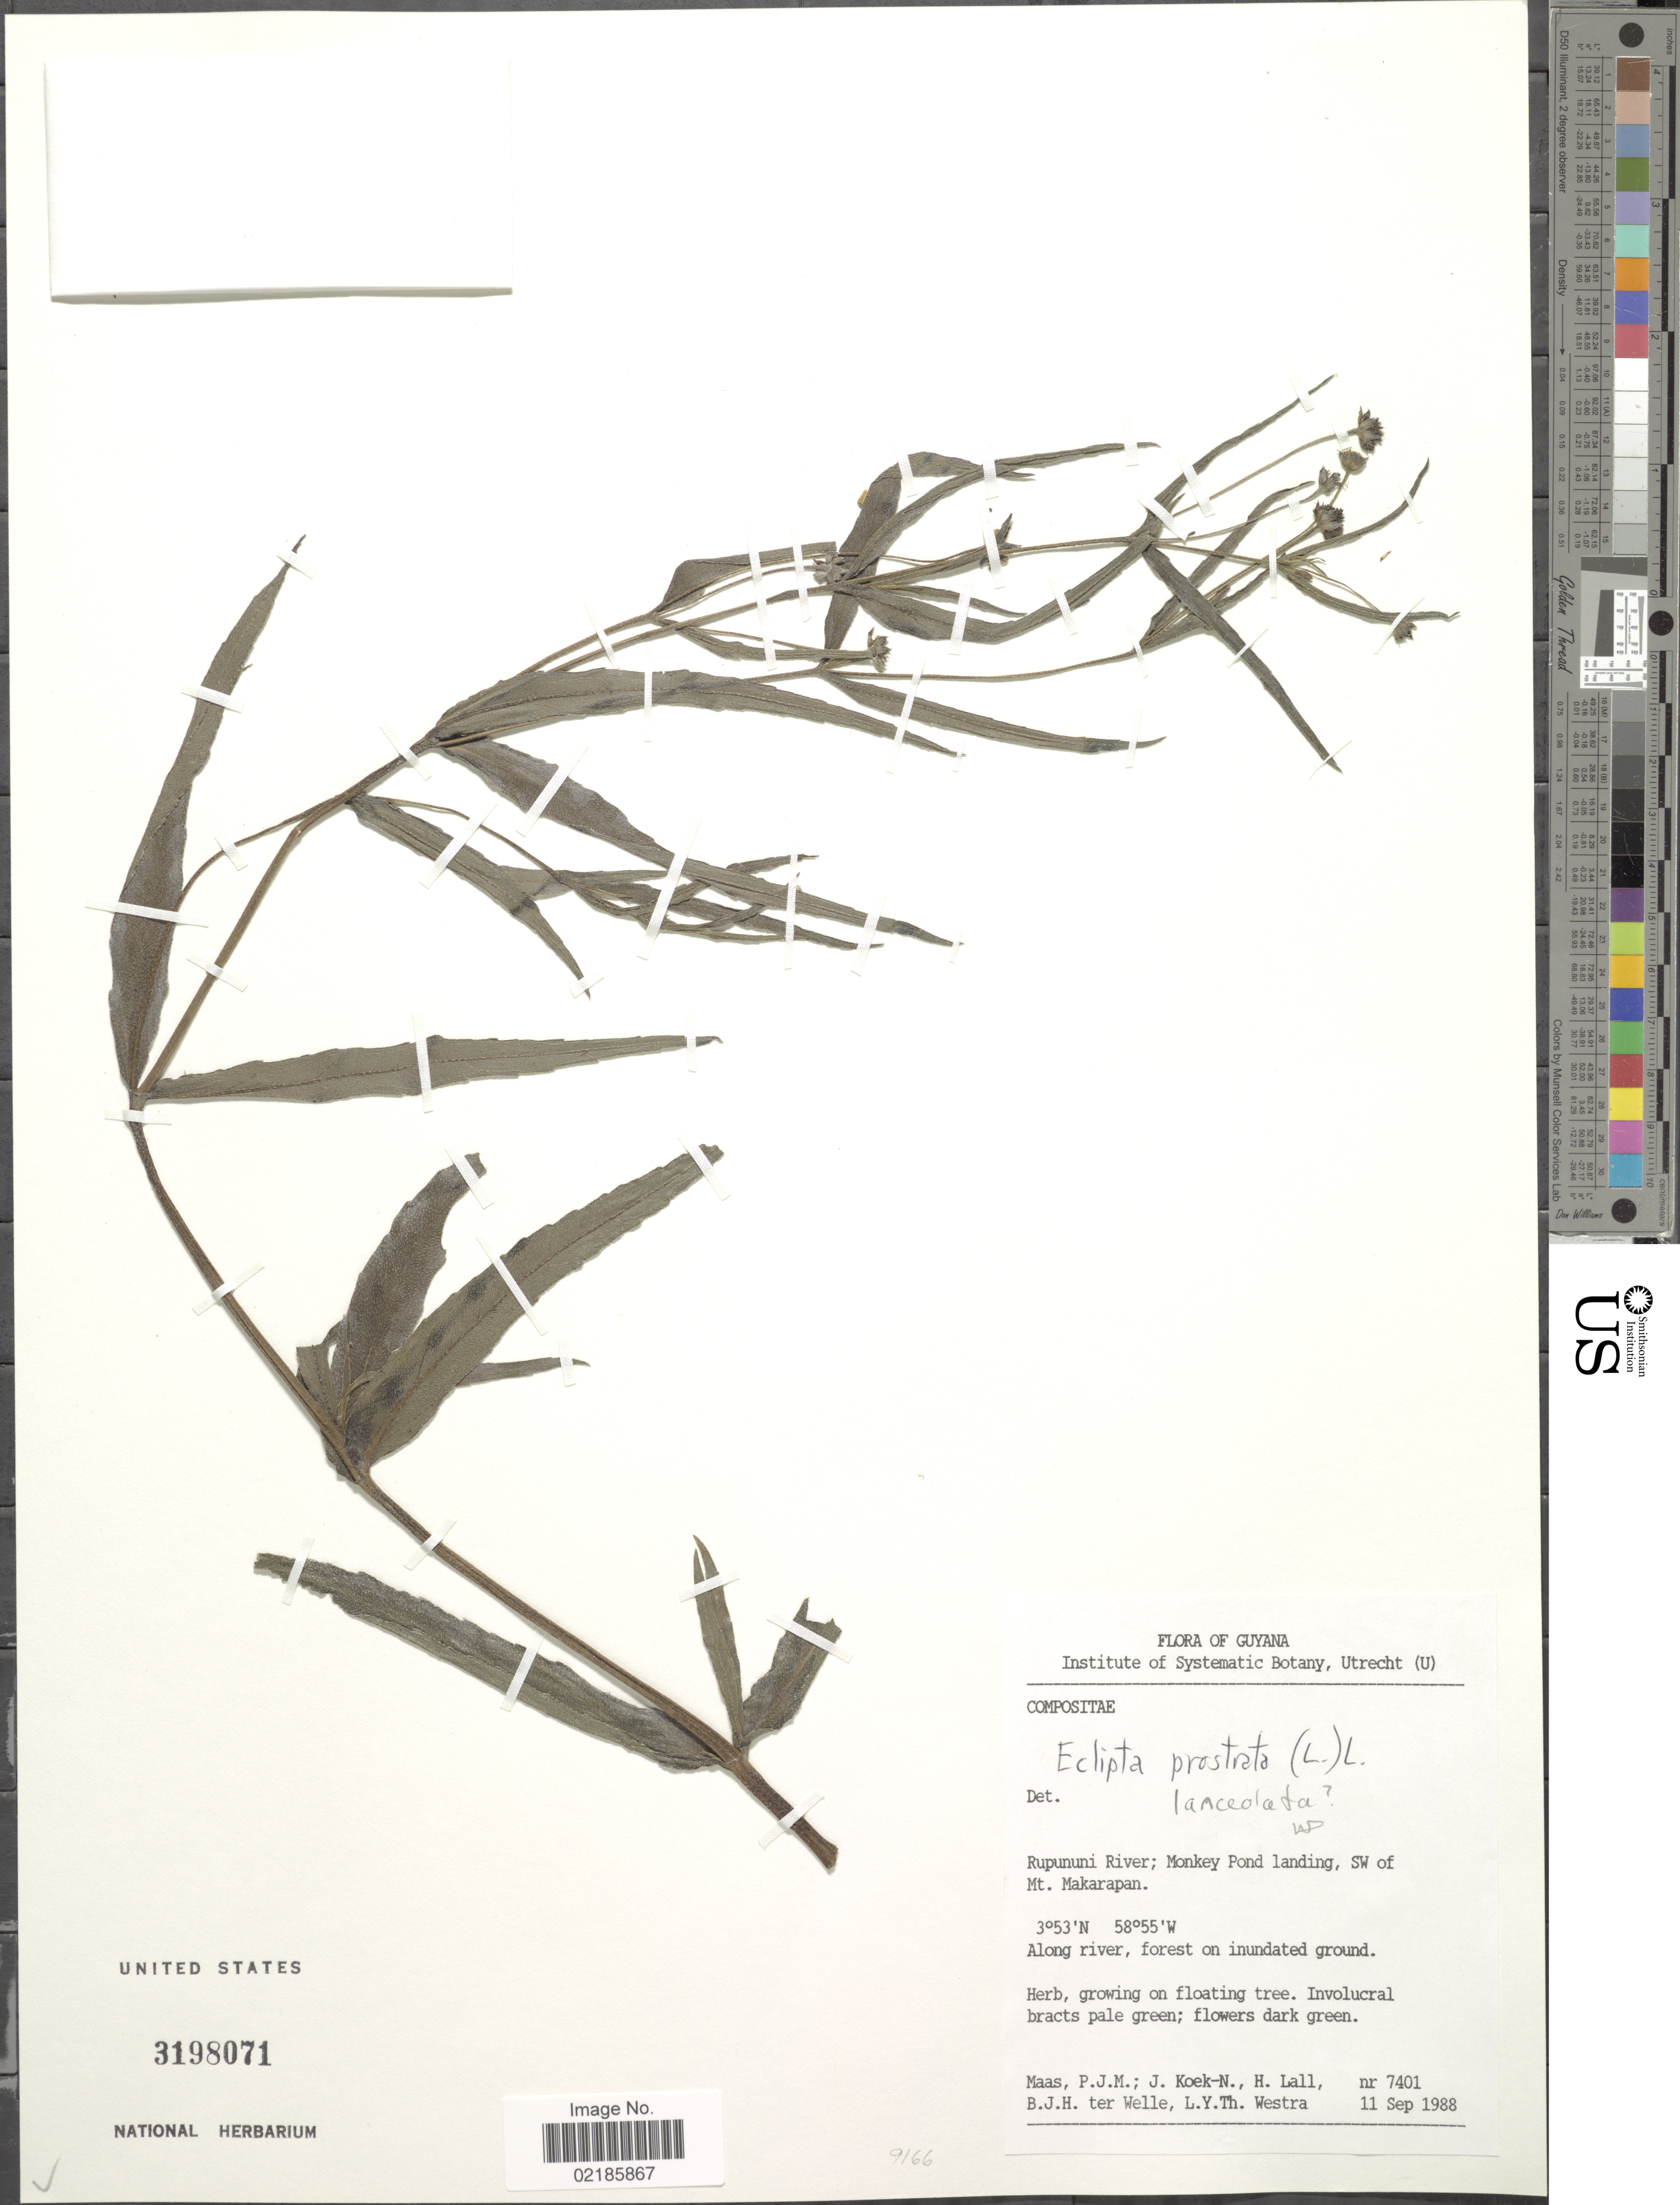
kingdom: Plantae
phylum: Tracheophyta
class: Magnoliopsida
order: Asterales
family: Asteraceae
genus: Eclipta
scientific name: Eclipta prostrata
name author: (L.) L.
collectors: P. Maas, J. Koek-Noorman, H. Lall, B. ter Welle & L. Y. T. Westra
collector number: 7401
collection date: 1988-09-11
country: Guyana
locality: Rupununi River: Monkey Pond landing, SW of Mt. Makarapan.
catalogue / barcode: US 3198071